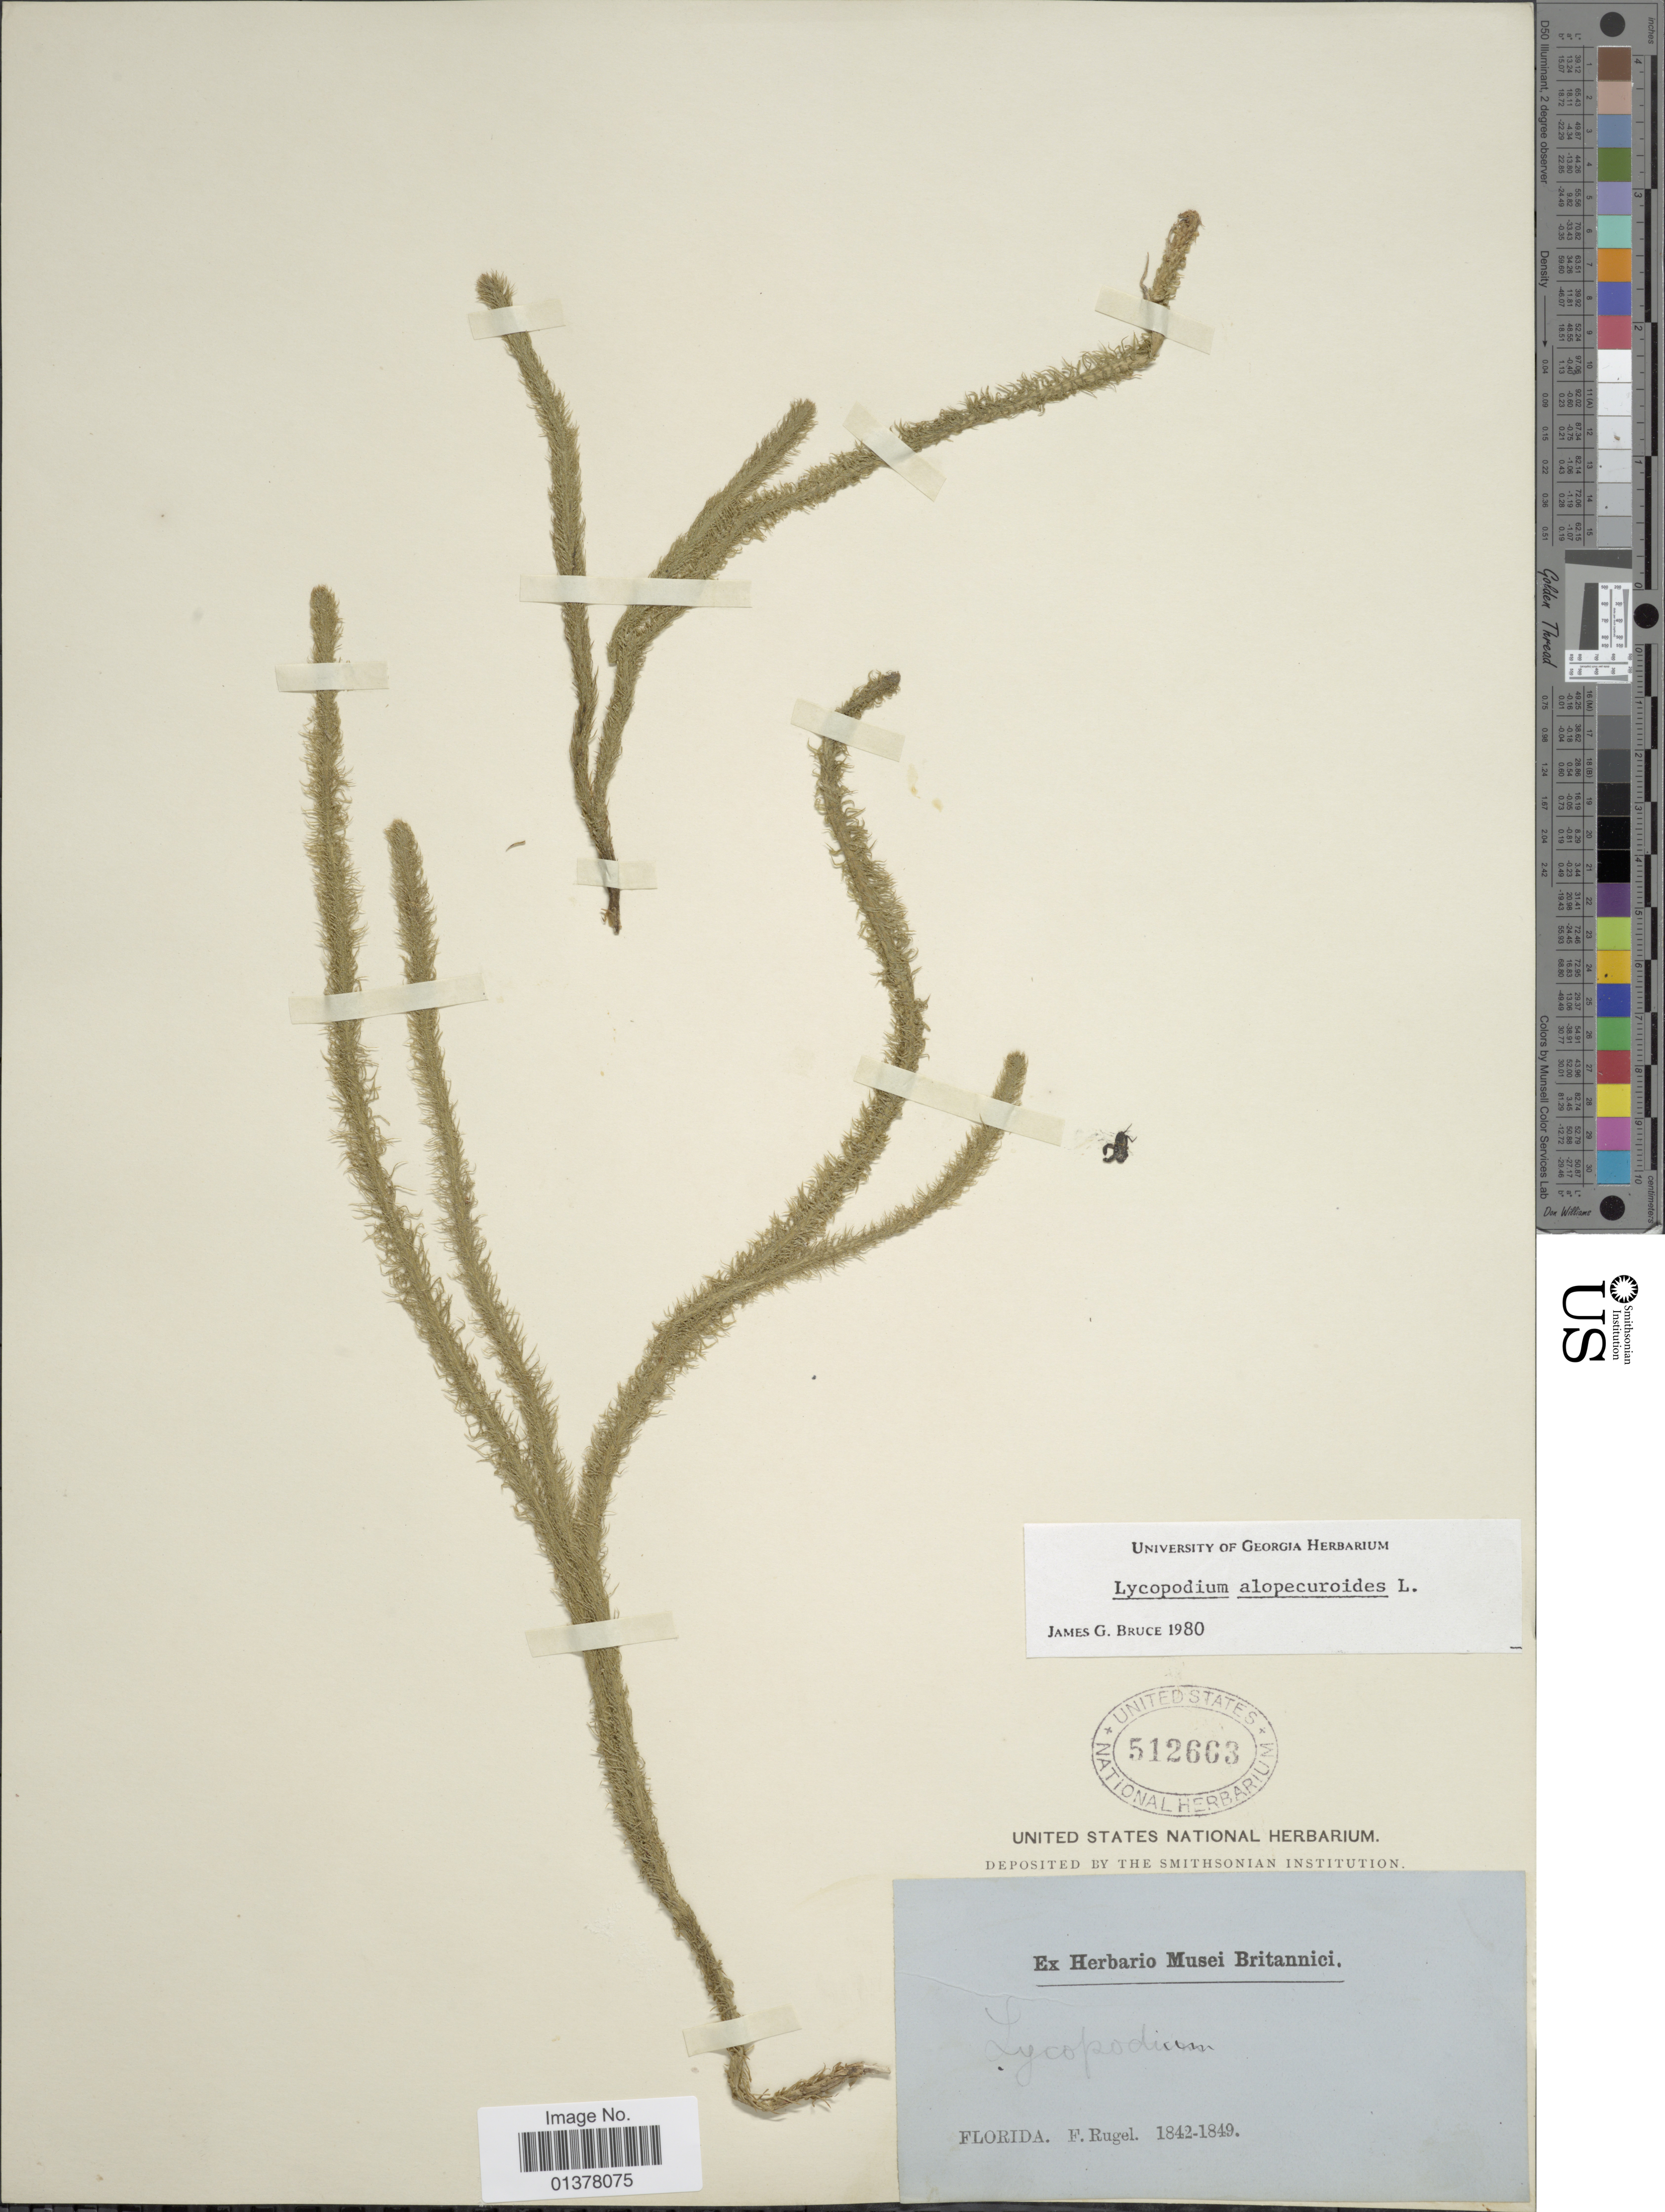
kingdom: Plantae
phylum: Tracheophyta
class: Lycopodiopsida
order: Lycopodiales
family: Lycopodiaceae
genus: Lycopodiella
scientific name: Lycopodiella alopecuroides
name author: (L.) Cranfill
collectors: F. Rugel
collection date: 1842/1849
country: United States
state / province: Florida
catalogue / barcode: US 512663